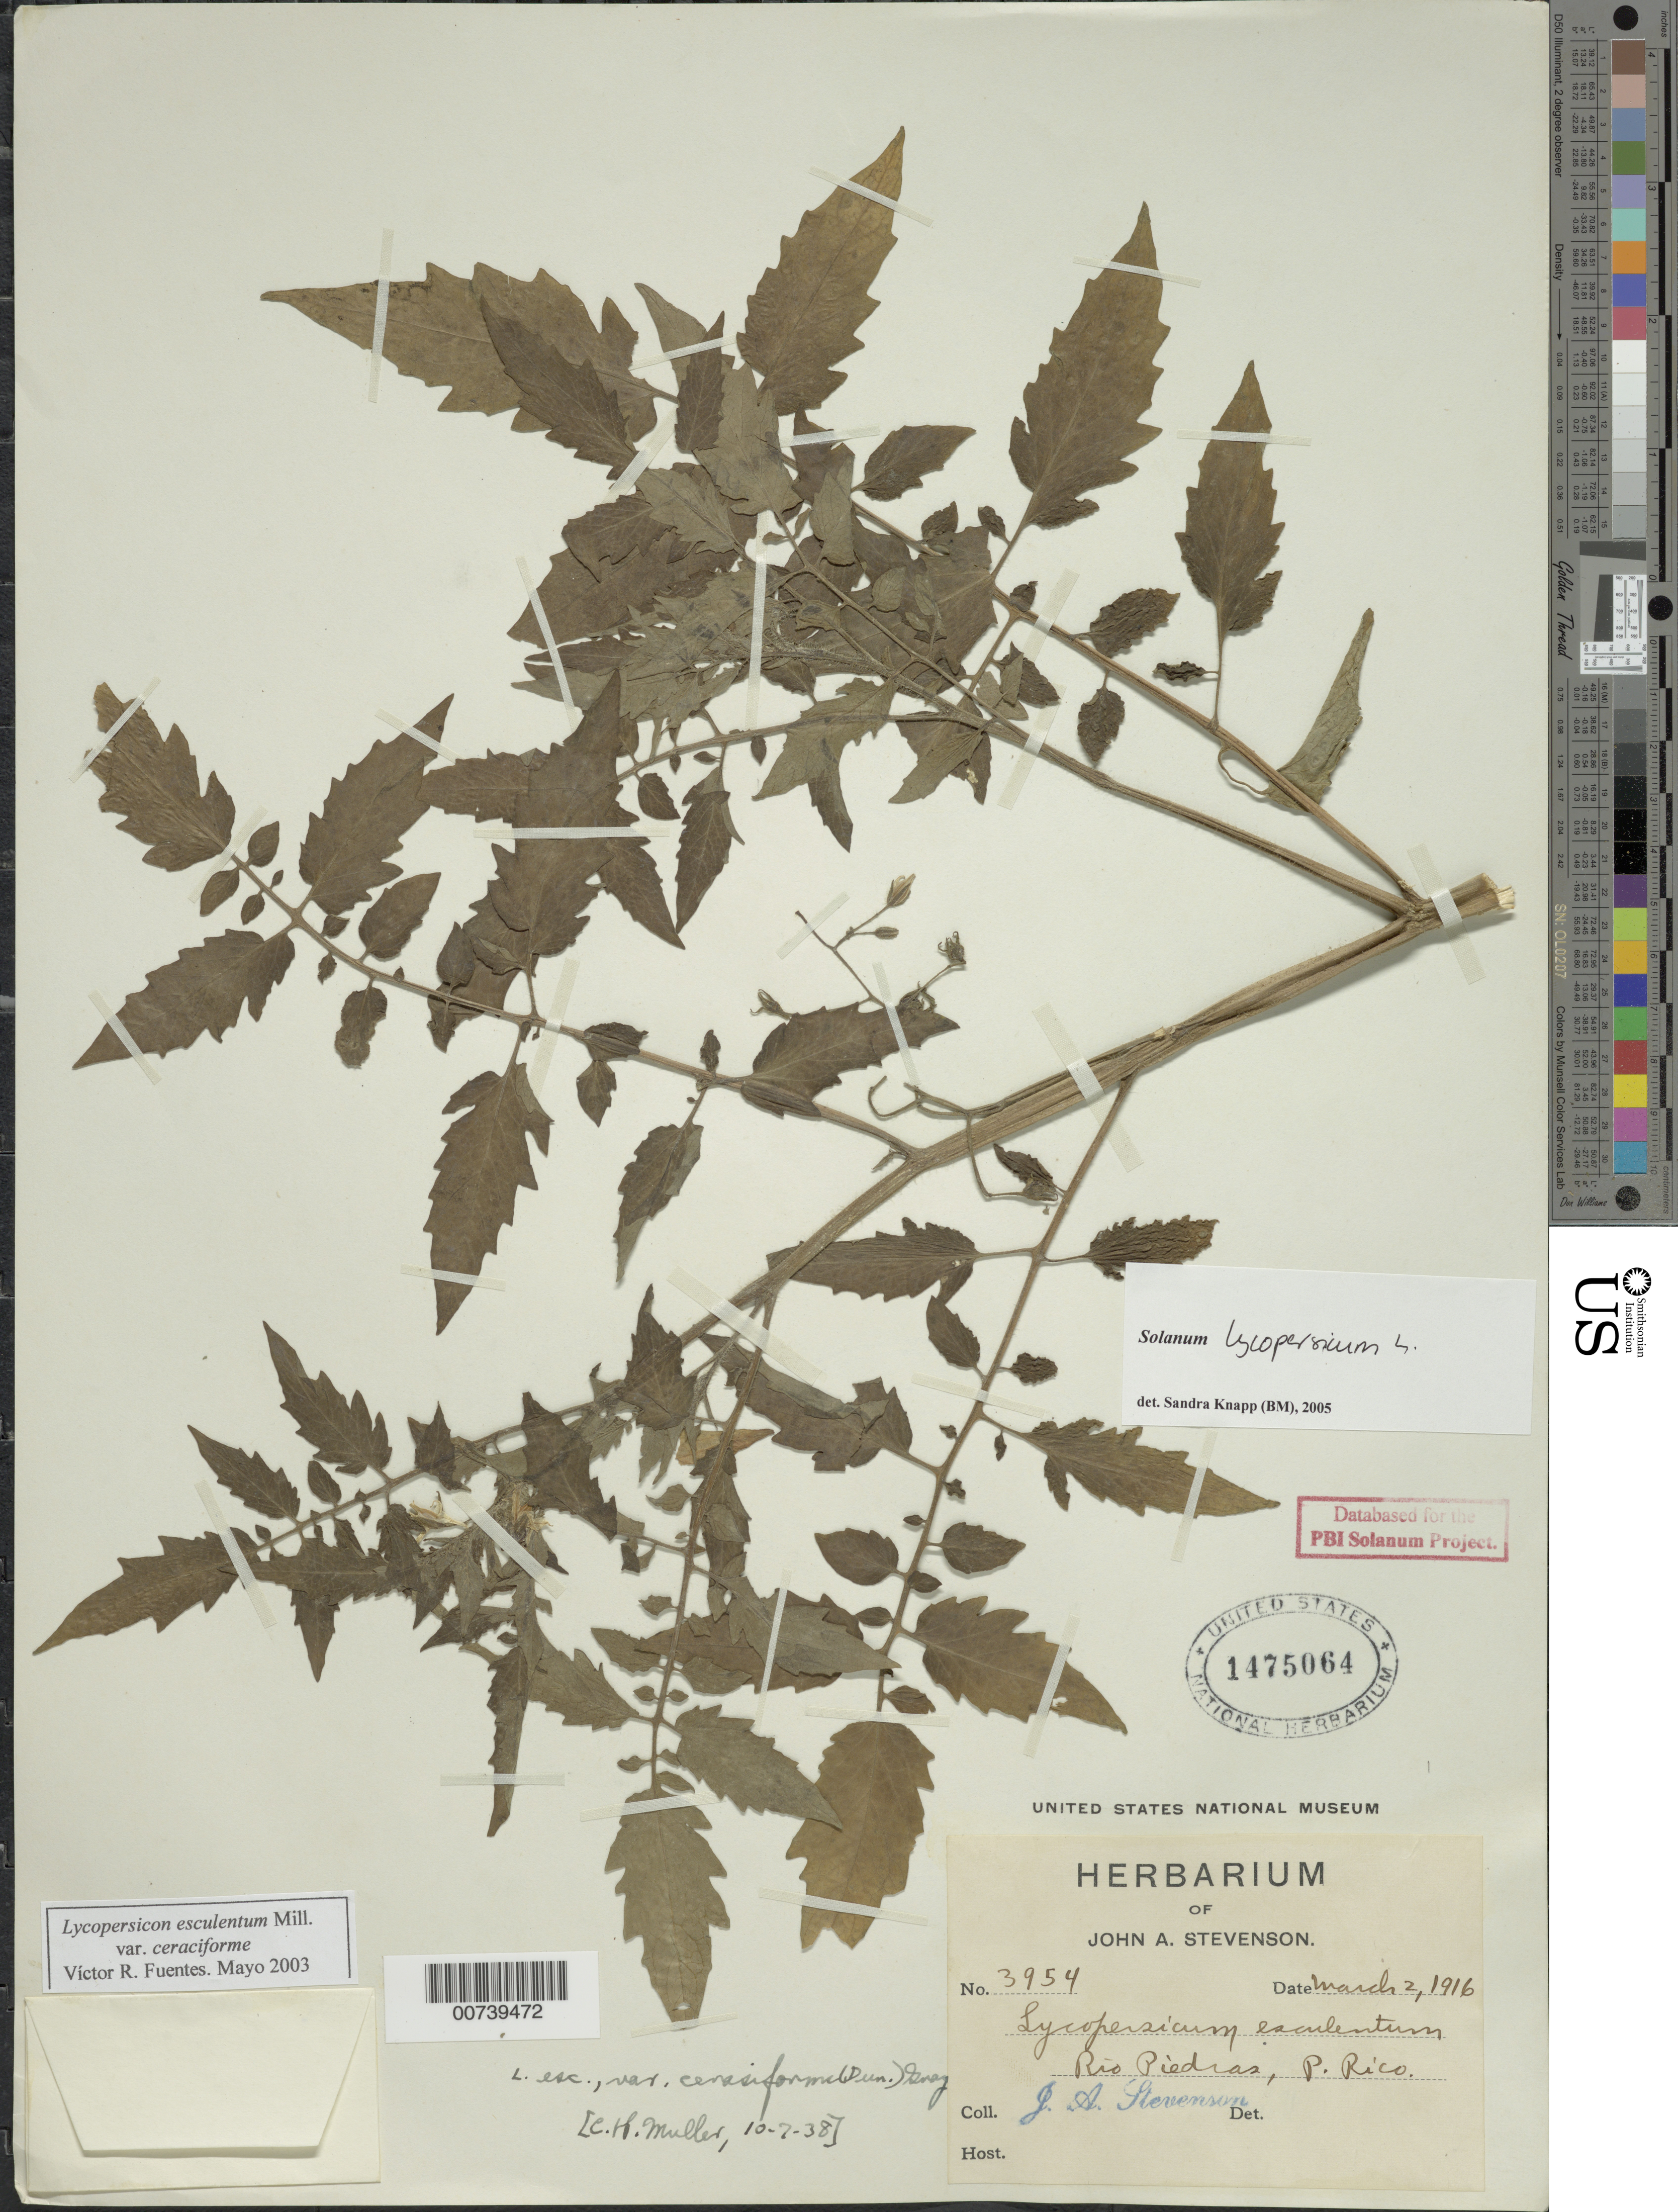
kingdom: Plantae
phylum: Tracheophyta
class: Magnoliopsida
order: Solanales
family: Solanaceae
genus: Solanum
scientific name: Solanum lycopersicum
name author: L.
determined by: Knapp, S. D.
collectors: J. Stevenson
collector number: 3954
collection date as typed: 2 Mar 1916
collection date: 1916-03-02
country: Puerto Rico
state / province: San Juan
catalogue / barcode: US 1475064